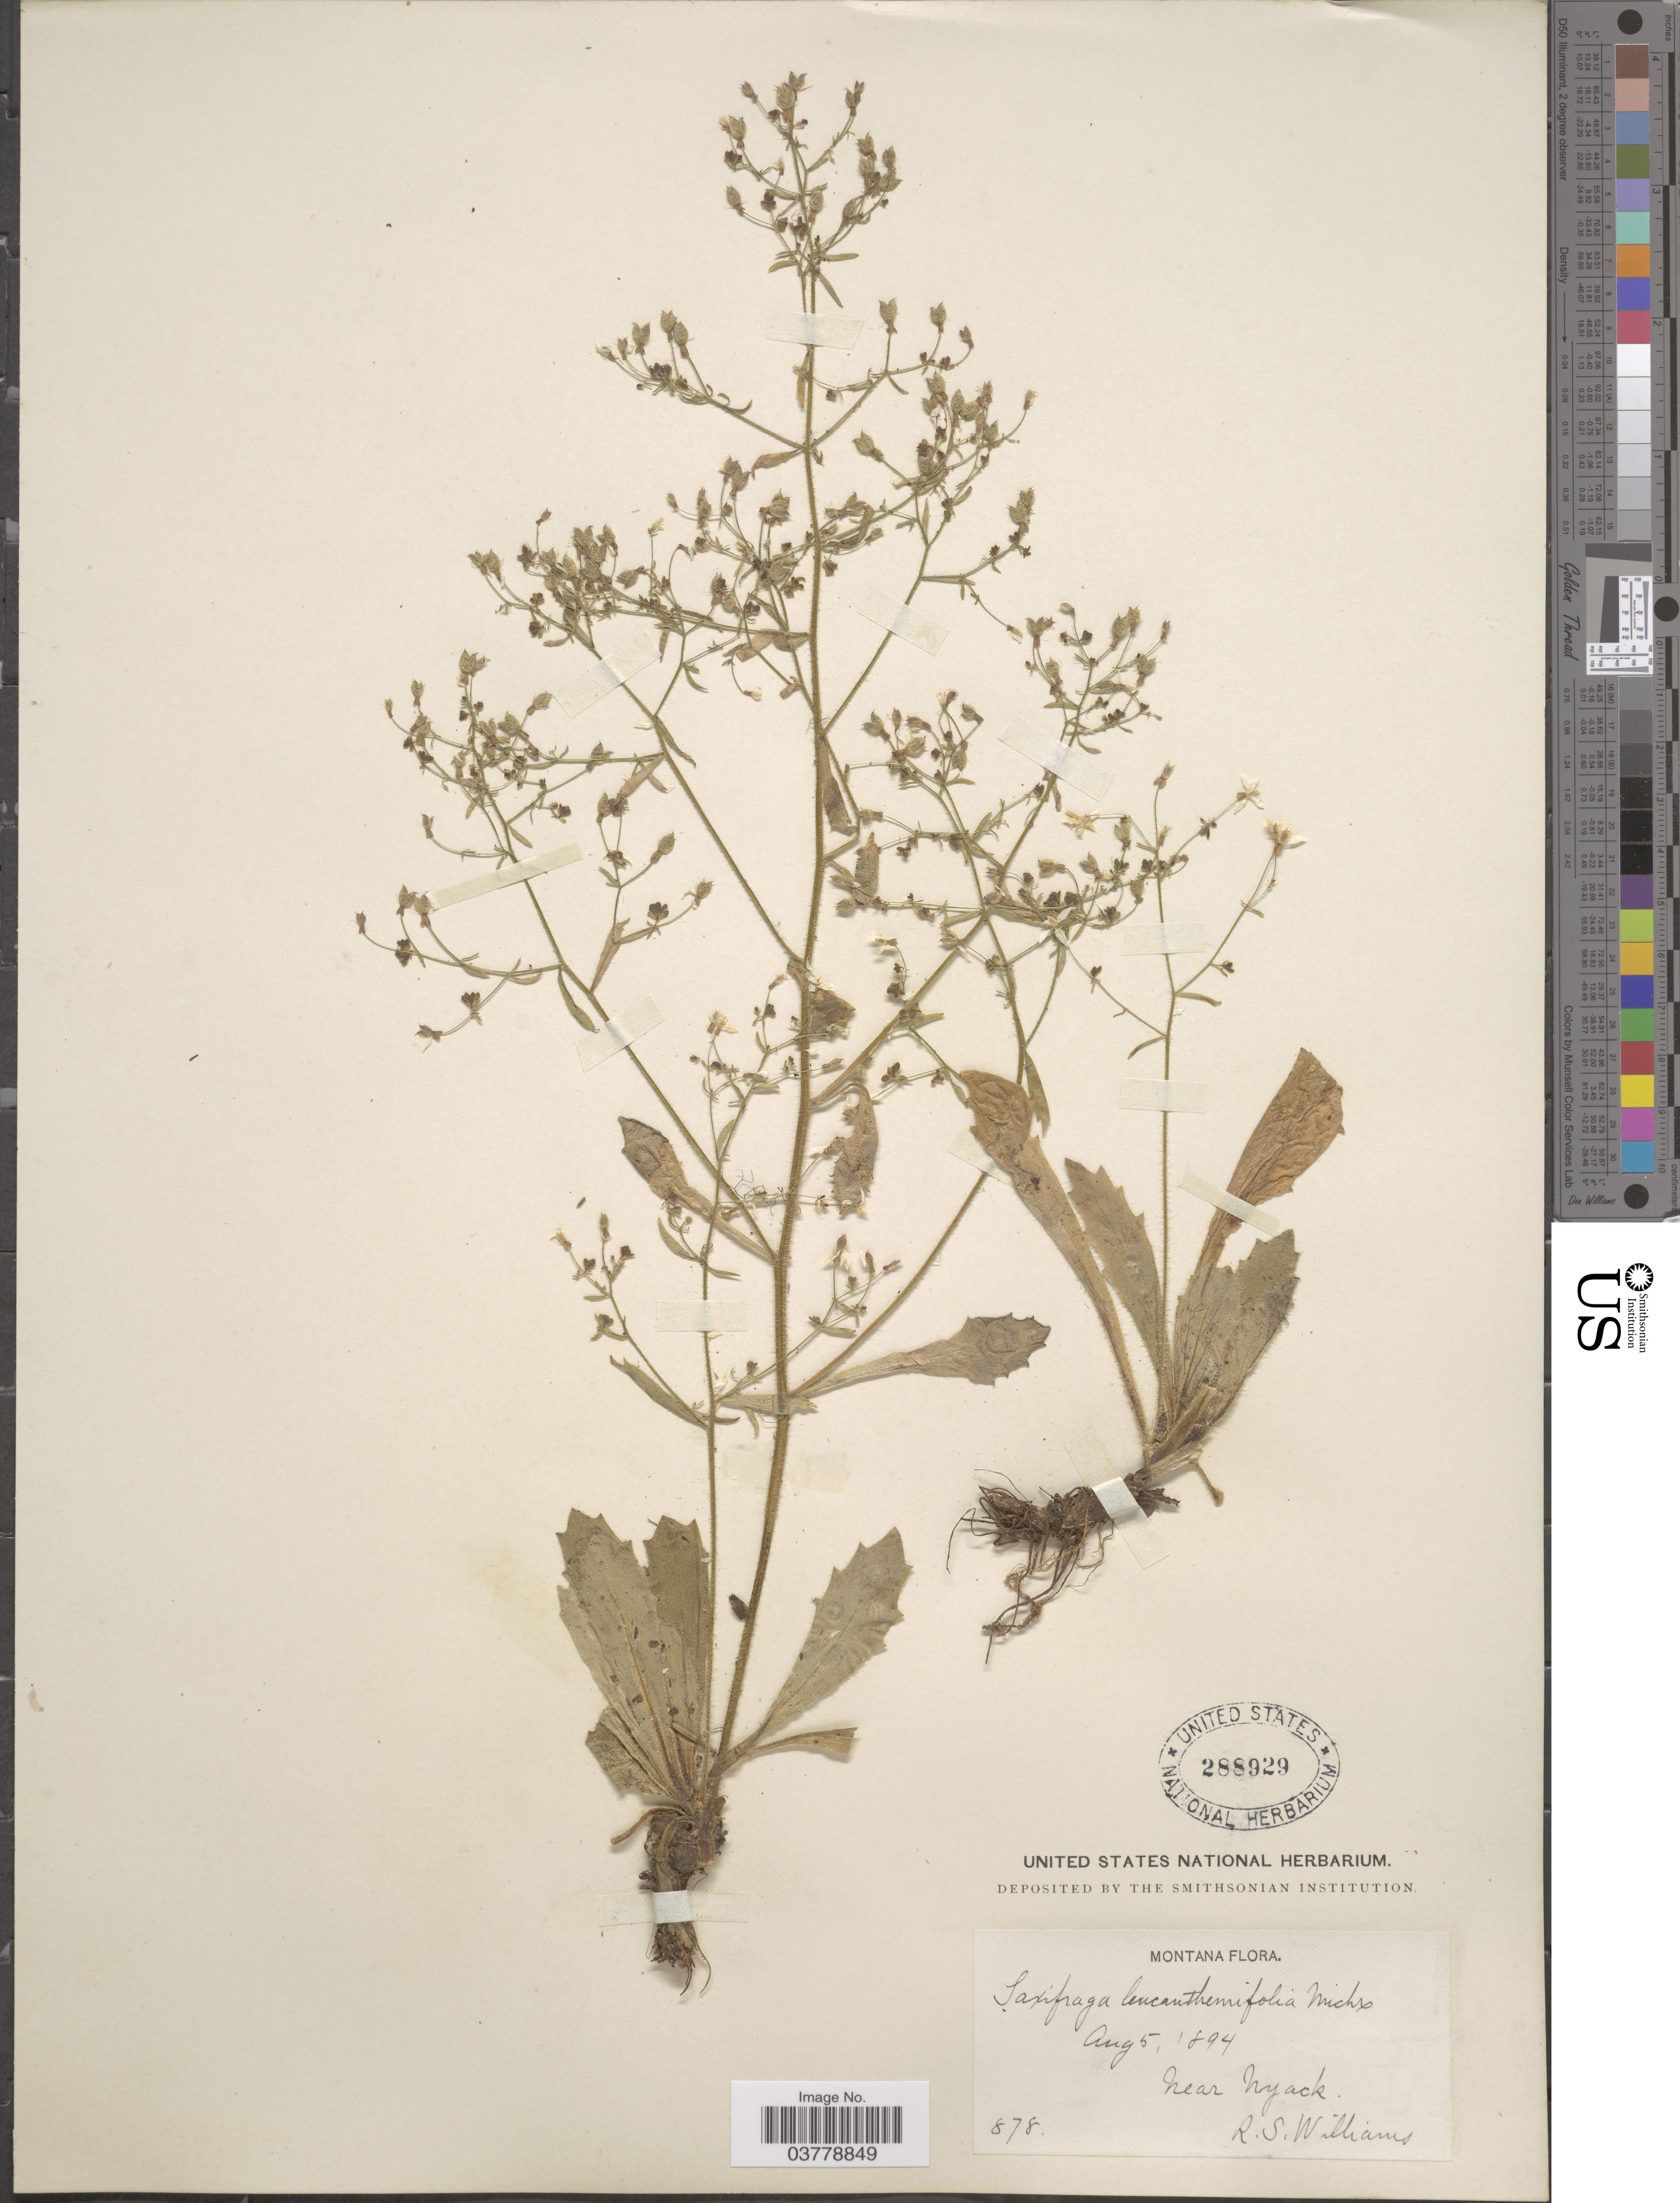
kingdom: Plantae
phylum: Tracheophyta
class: Magnoliopsida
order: Saxifragales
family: Saxifragaceae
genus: Micranthes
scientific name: Micranthes ferruginea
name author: (Graham) Brouillet & Gornall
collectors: R. S. Williams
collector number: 878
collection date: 1894-08-05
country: United States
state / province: Montana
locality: Near Nyack.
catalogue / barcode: US 288929